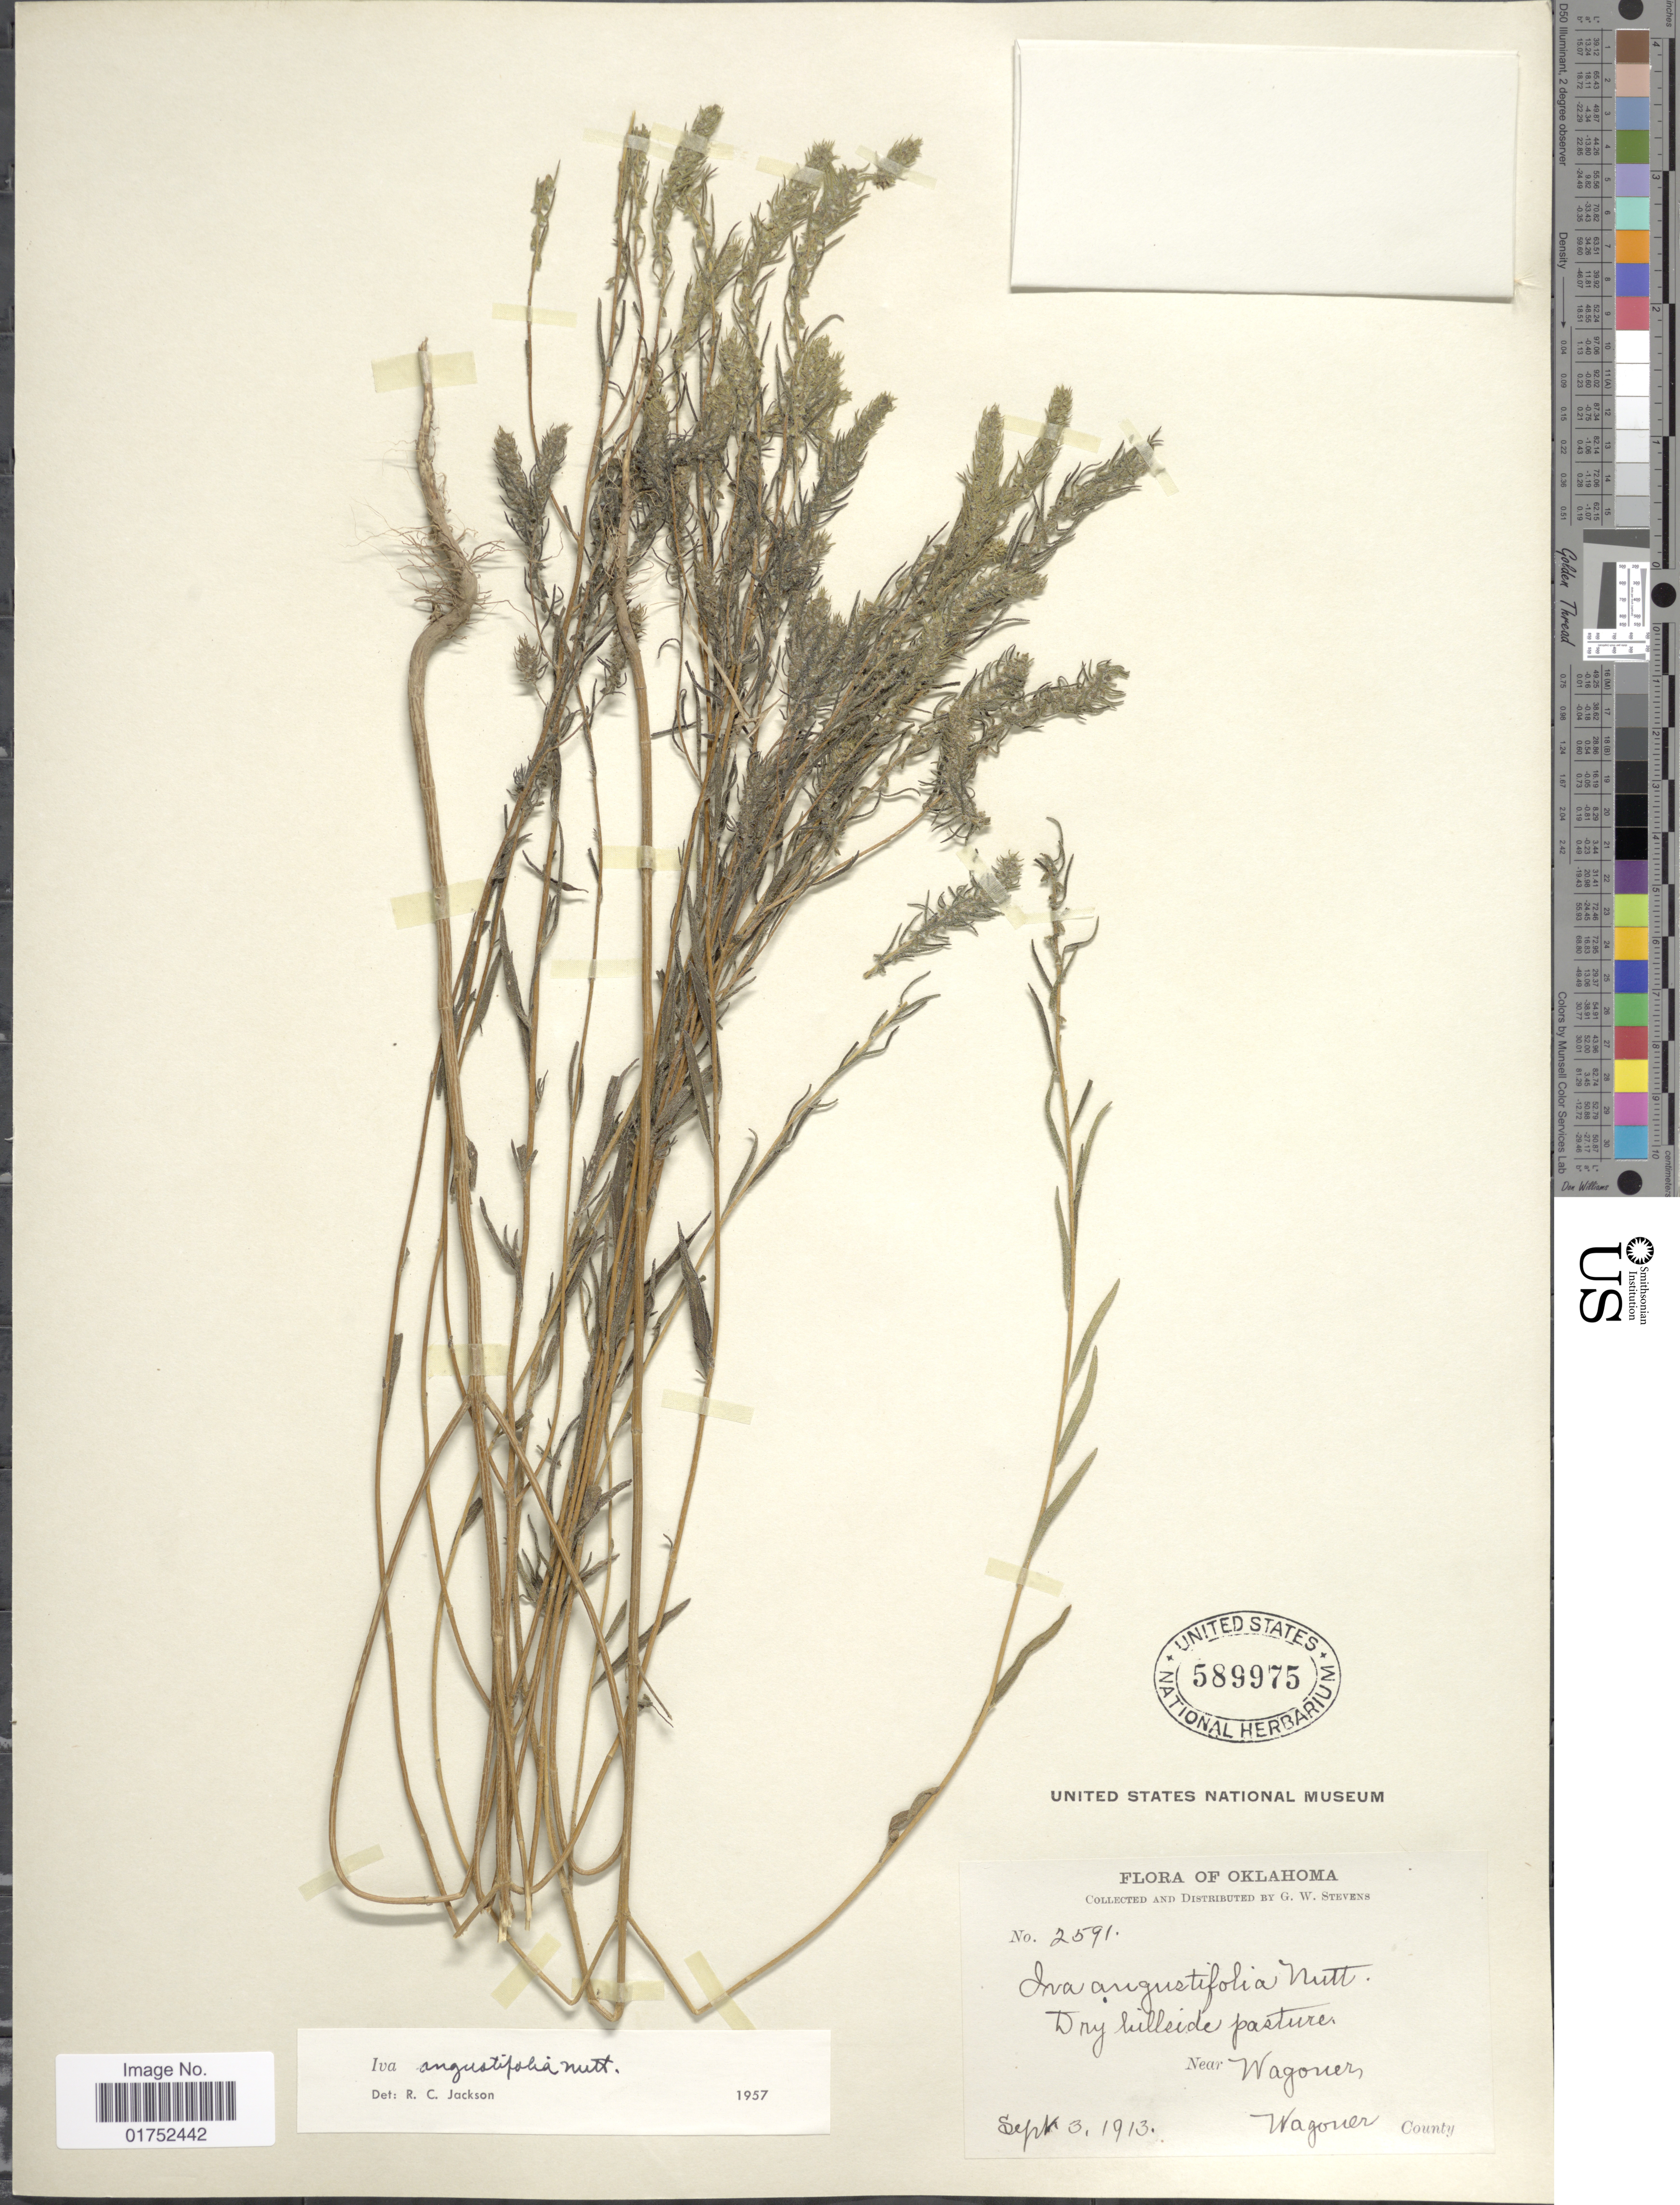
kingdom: Plantae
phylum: Tracheophyta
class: Magnoliopsida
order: Asterales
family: Asteraceae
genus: Iva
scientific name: Iva angustifolia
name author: Nutt.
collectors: G. W. Stevens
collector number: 2591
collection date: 1913-09-03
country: United States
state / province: Oklahoma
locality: Near Wagoner, Wagoner County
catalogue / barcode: US 589975